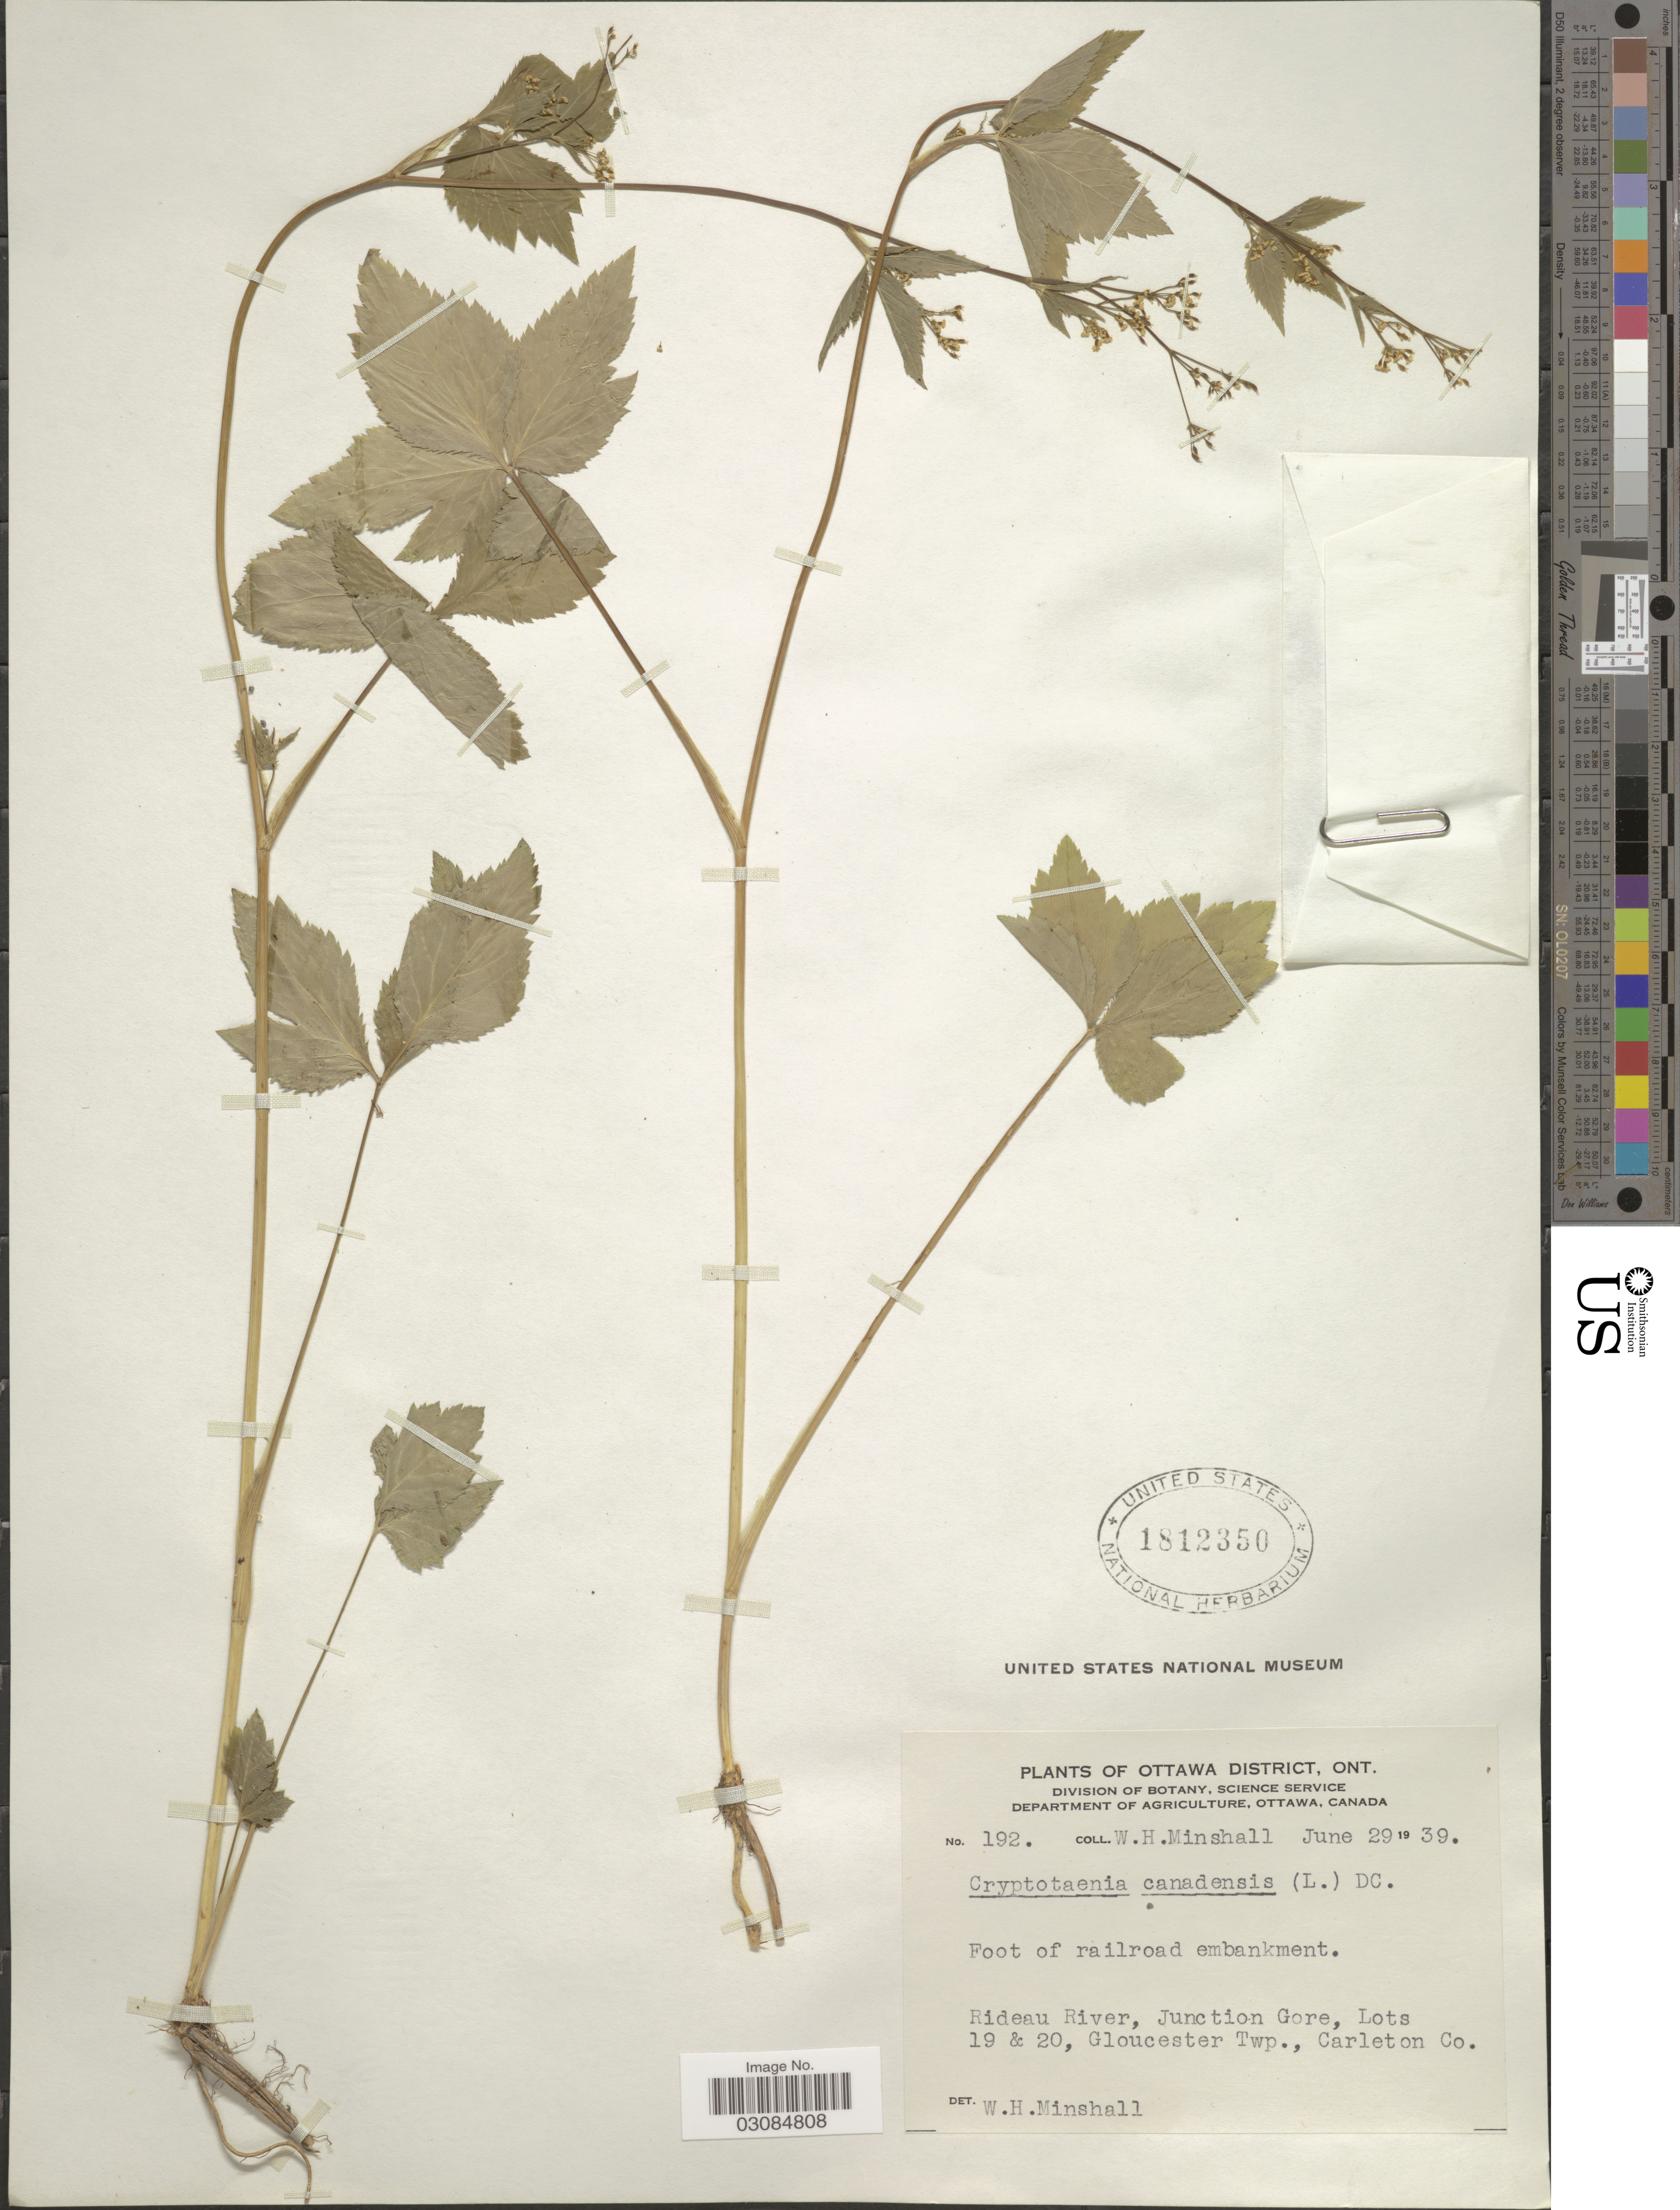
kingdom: Plantae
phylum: Tracheophyta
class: Magnoliopsida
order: Apiales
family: Apiaceae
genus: Cryptotaenia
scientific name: Cryptotaenia canadensis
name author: (L.) DC.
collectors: W. Minshall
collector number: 192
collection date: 1939-06-29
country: Canada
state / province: Ontario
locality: Ottawa District. Rideau River, Junction Gore, Lots 19 & 20, Gloucester Twp., Carleton Co.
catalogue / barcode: US 1812350